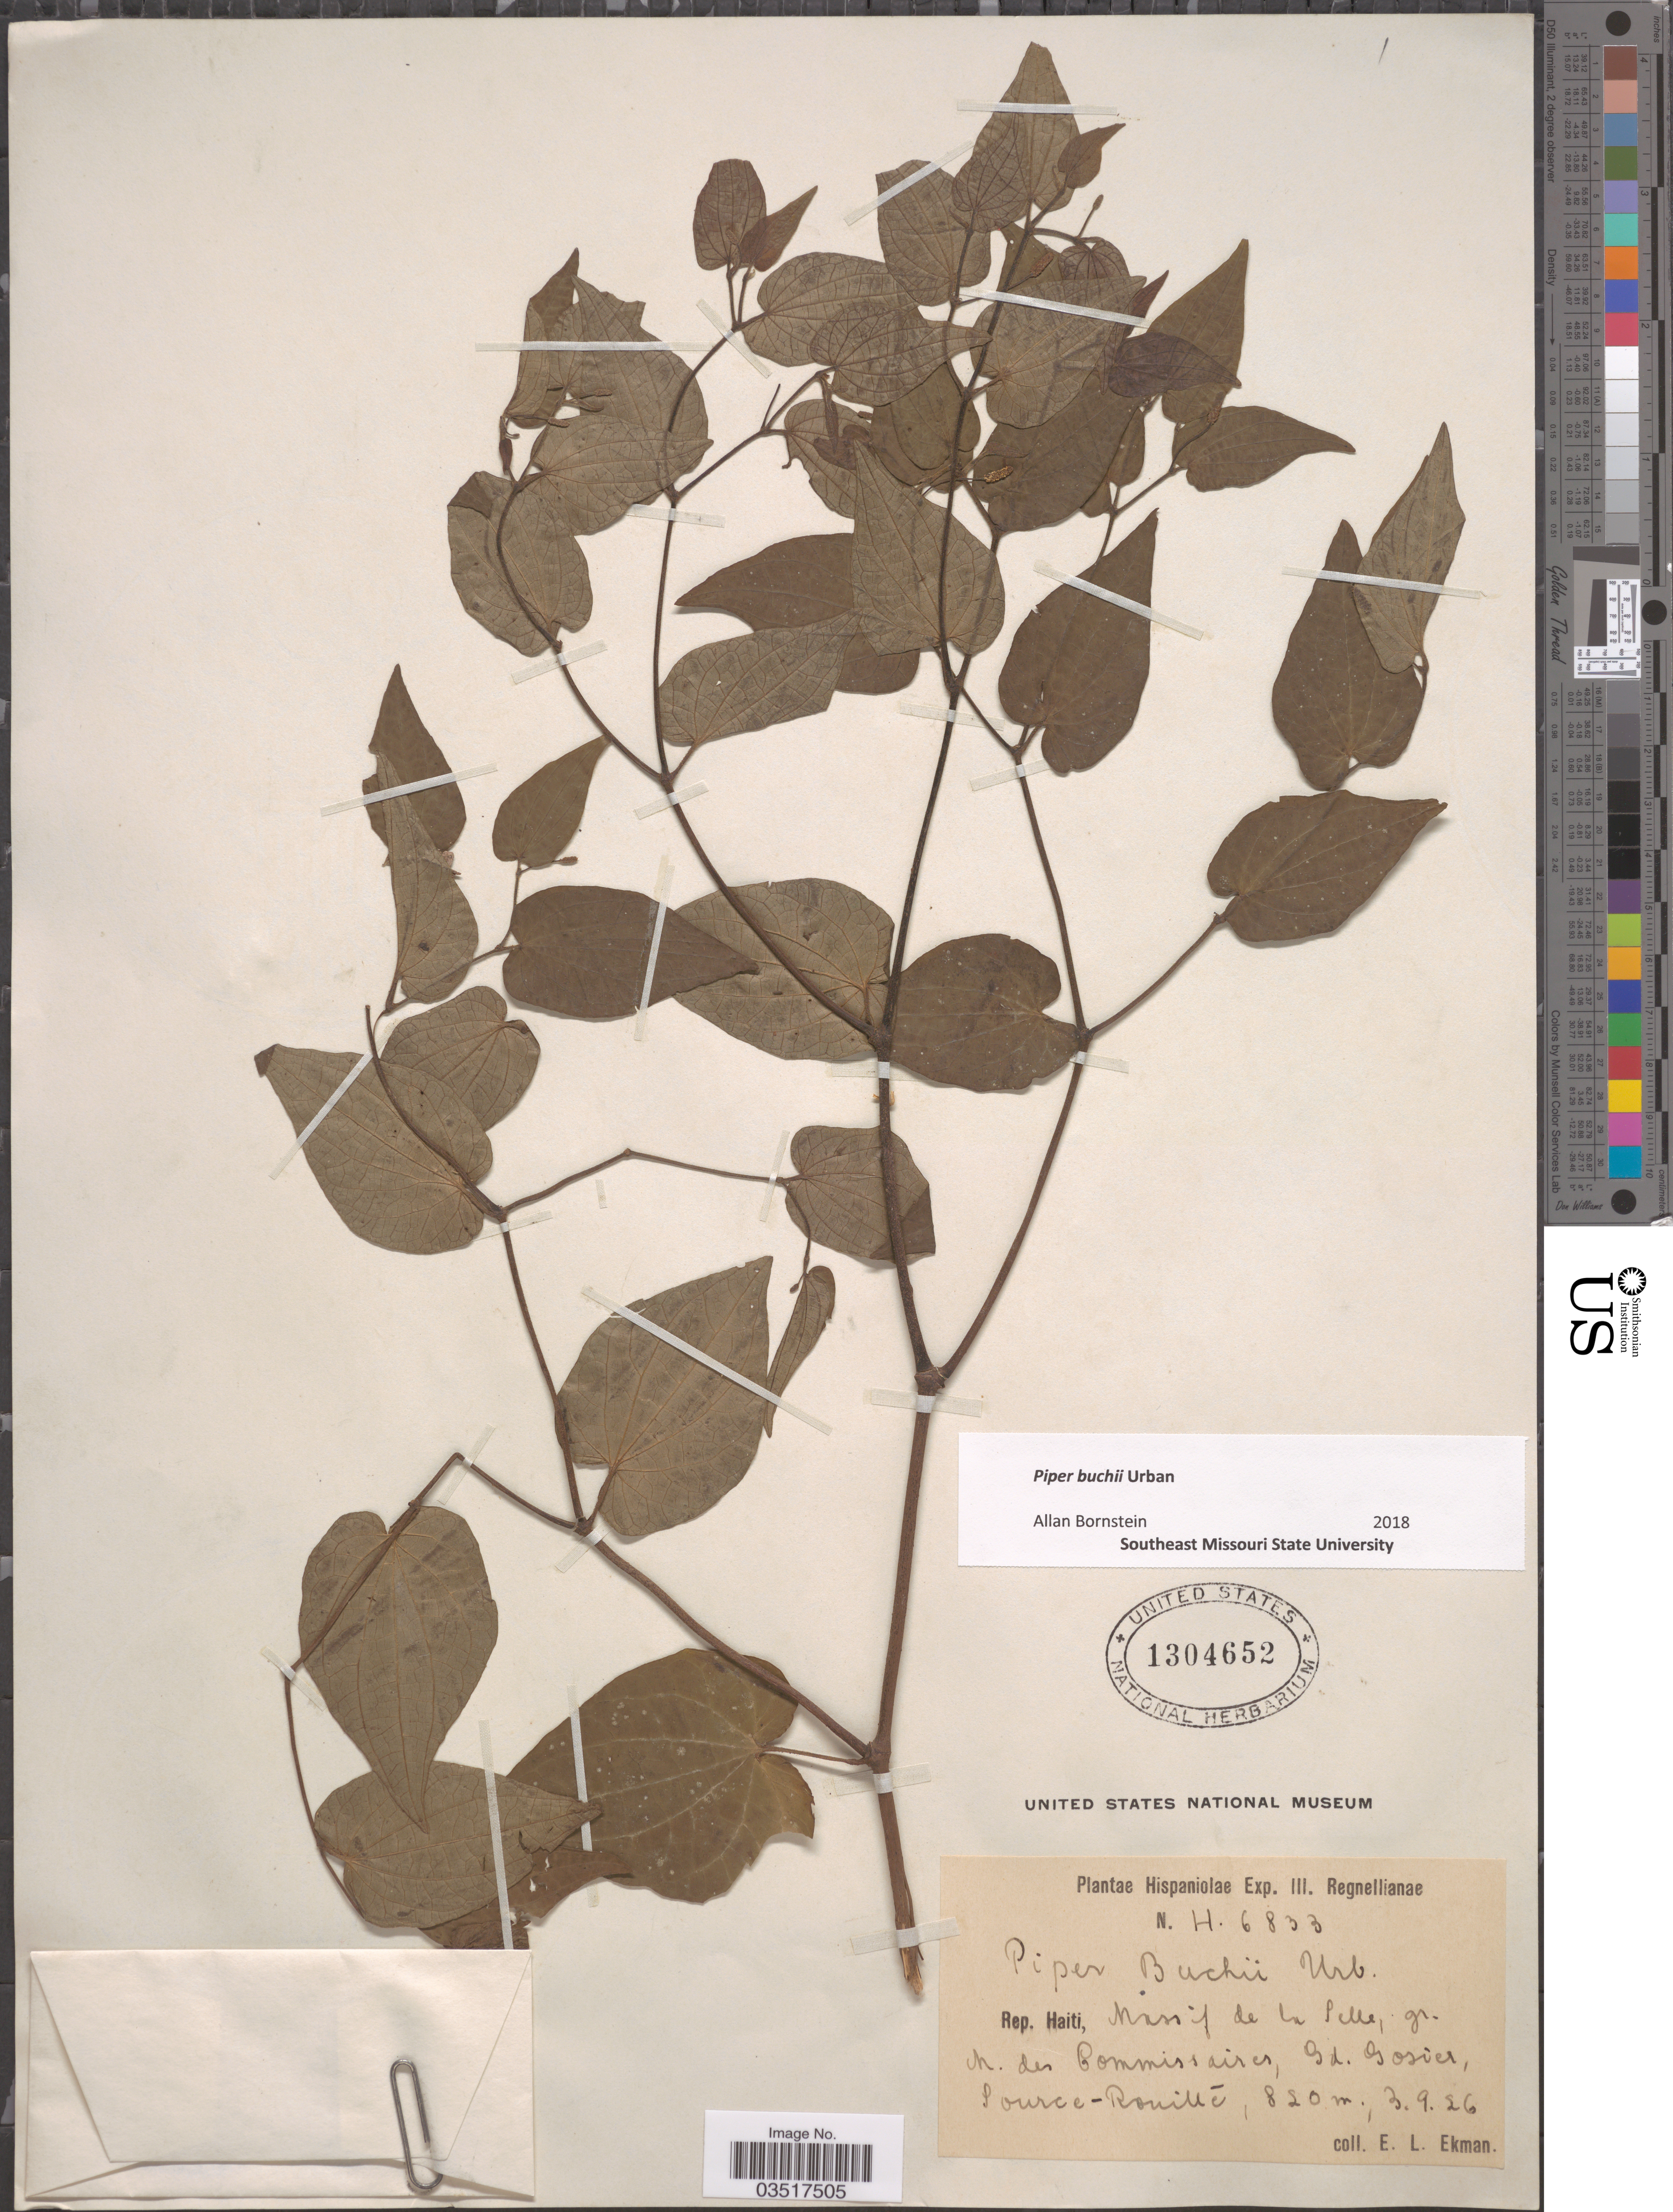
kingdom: Plantae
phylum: Tracheophyta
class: Magnoliopsida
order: Piperales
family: Piperaceae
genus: Piper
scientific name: Piper buchii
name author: Urb.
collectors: E. L. Ekman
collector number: H6833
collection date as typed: Transcribed d/m/y: 3/9/26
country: Haiti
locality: Massif de la Selle, gr. M. des Commissaieres , Gd. Gosier,Source-Rouillé.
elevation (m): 820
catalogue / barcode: US 1304652